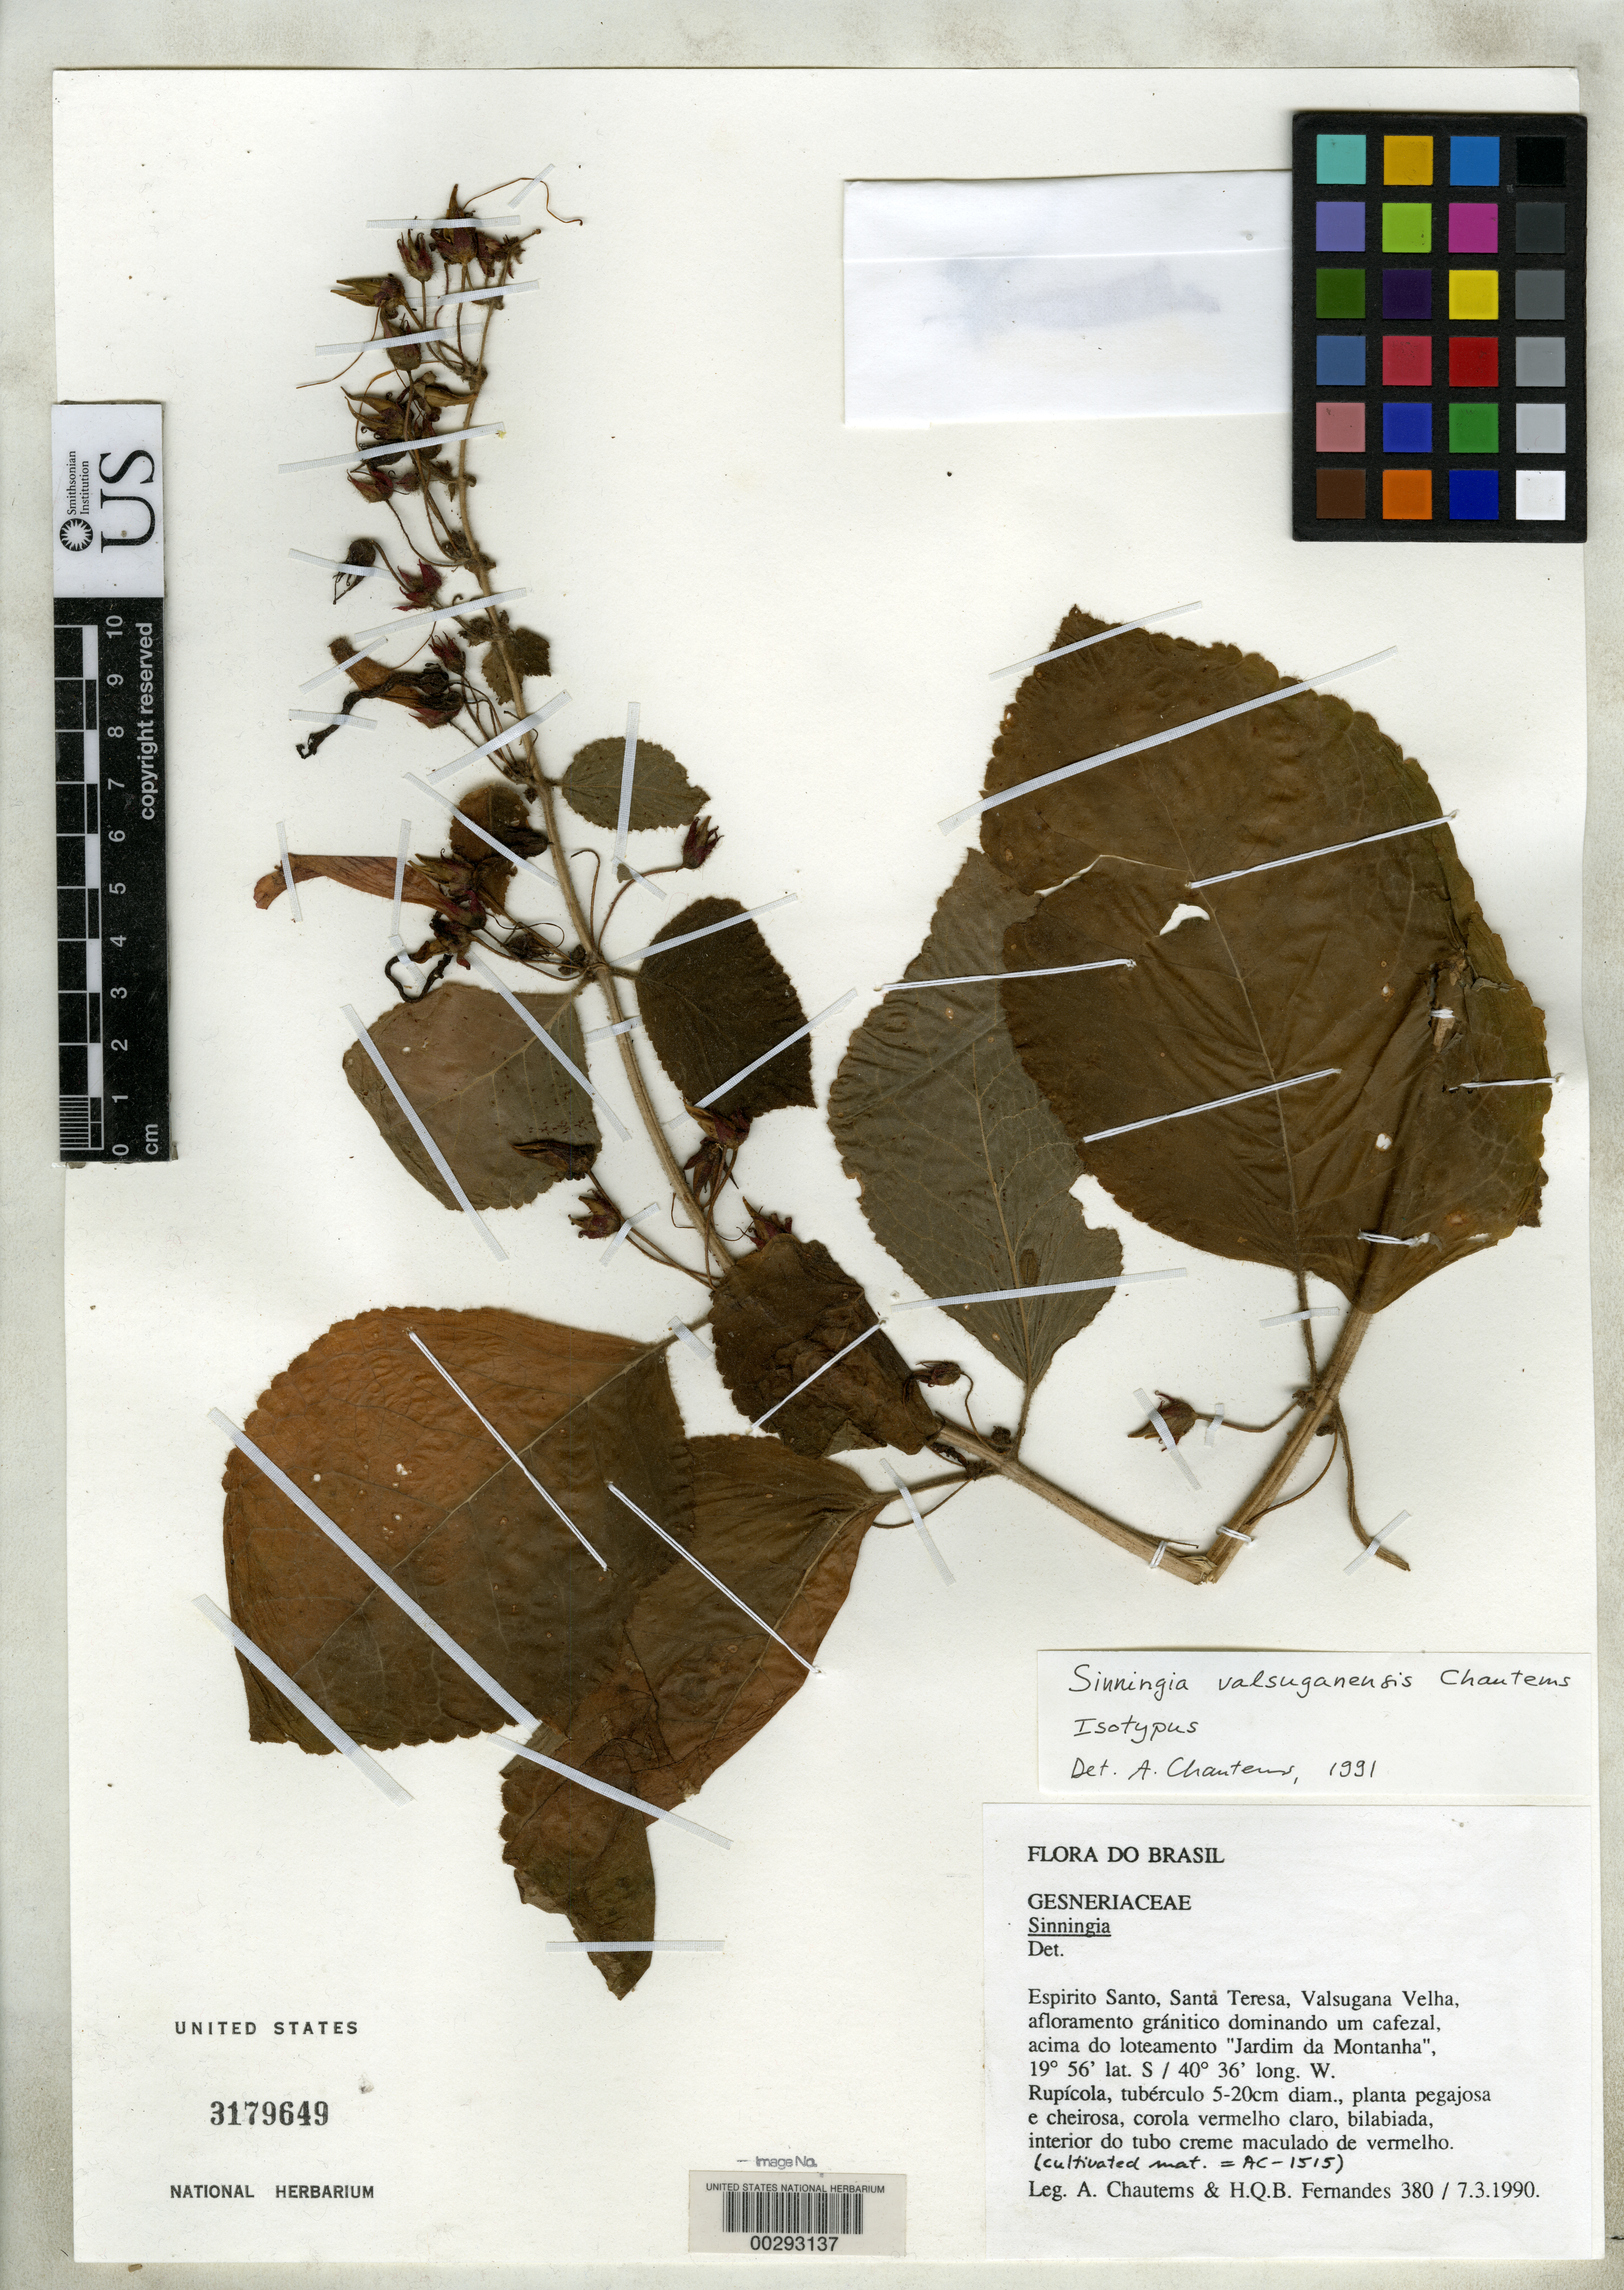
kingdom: Plantae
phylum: Tracheophyta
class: Magnoliopsida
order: Lamiales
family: Gesneriaceae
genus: Sinningia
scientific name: Sinningia valsuganensis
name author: Chautems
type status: Isotype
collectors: A. P. Chautems & H. Fernandes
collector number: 380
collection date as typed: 07 Mar 1990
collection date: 1990-03-07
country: Brazil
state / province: Espírito Santo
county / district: Santa Teresa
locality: Valsuganavelha.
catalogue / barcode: US 3179649